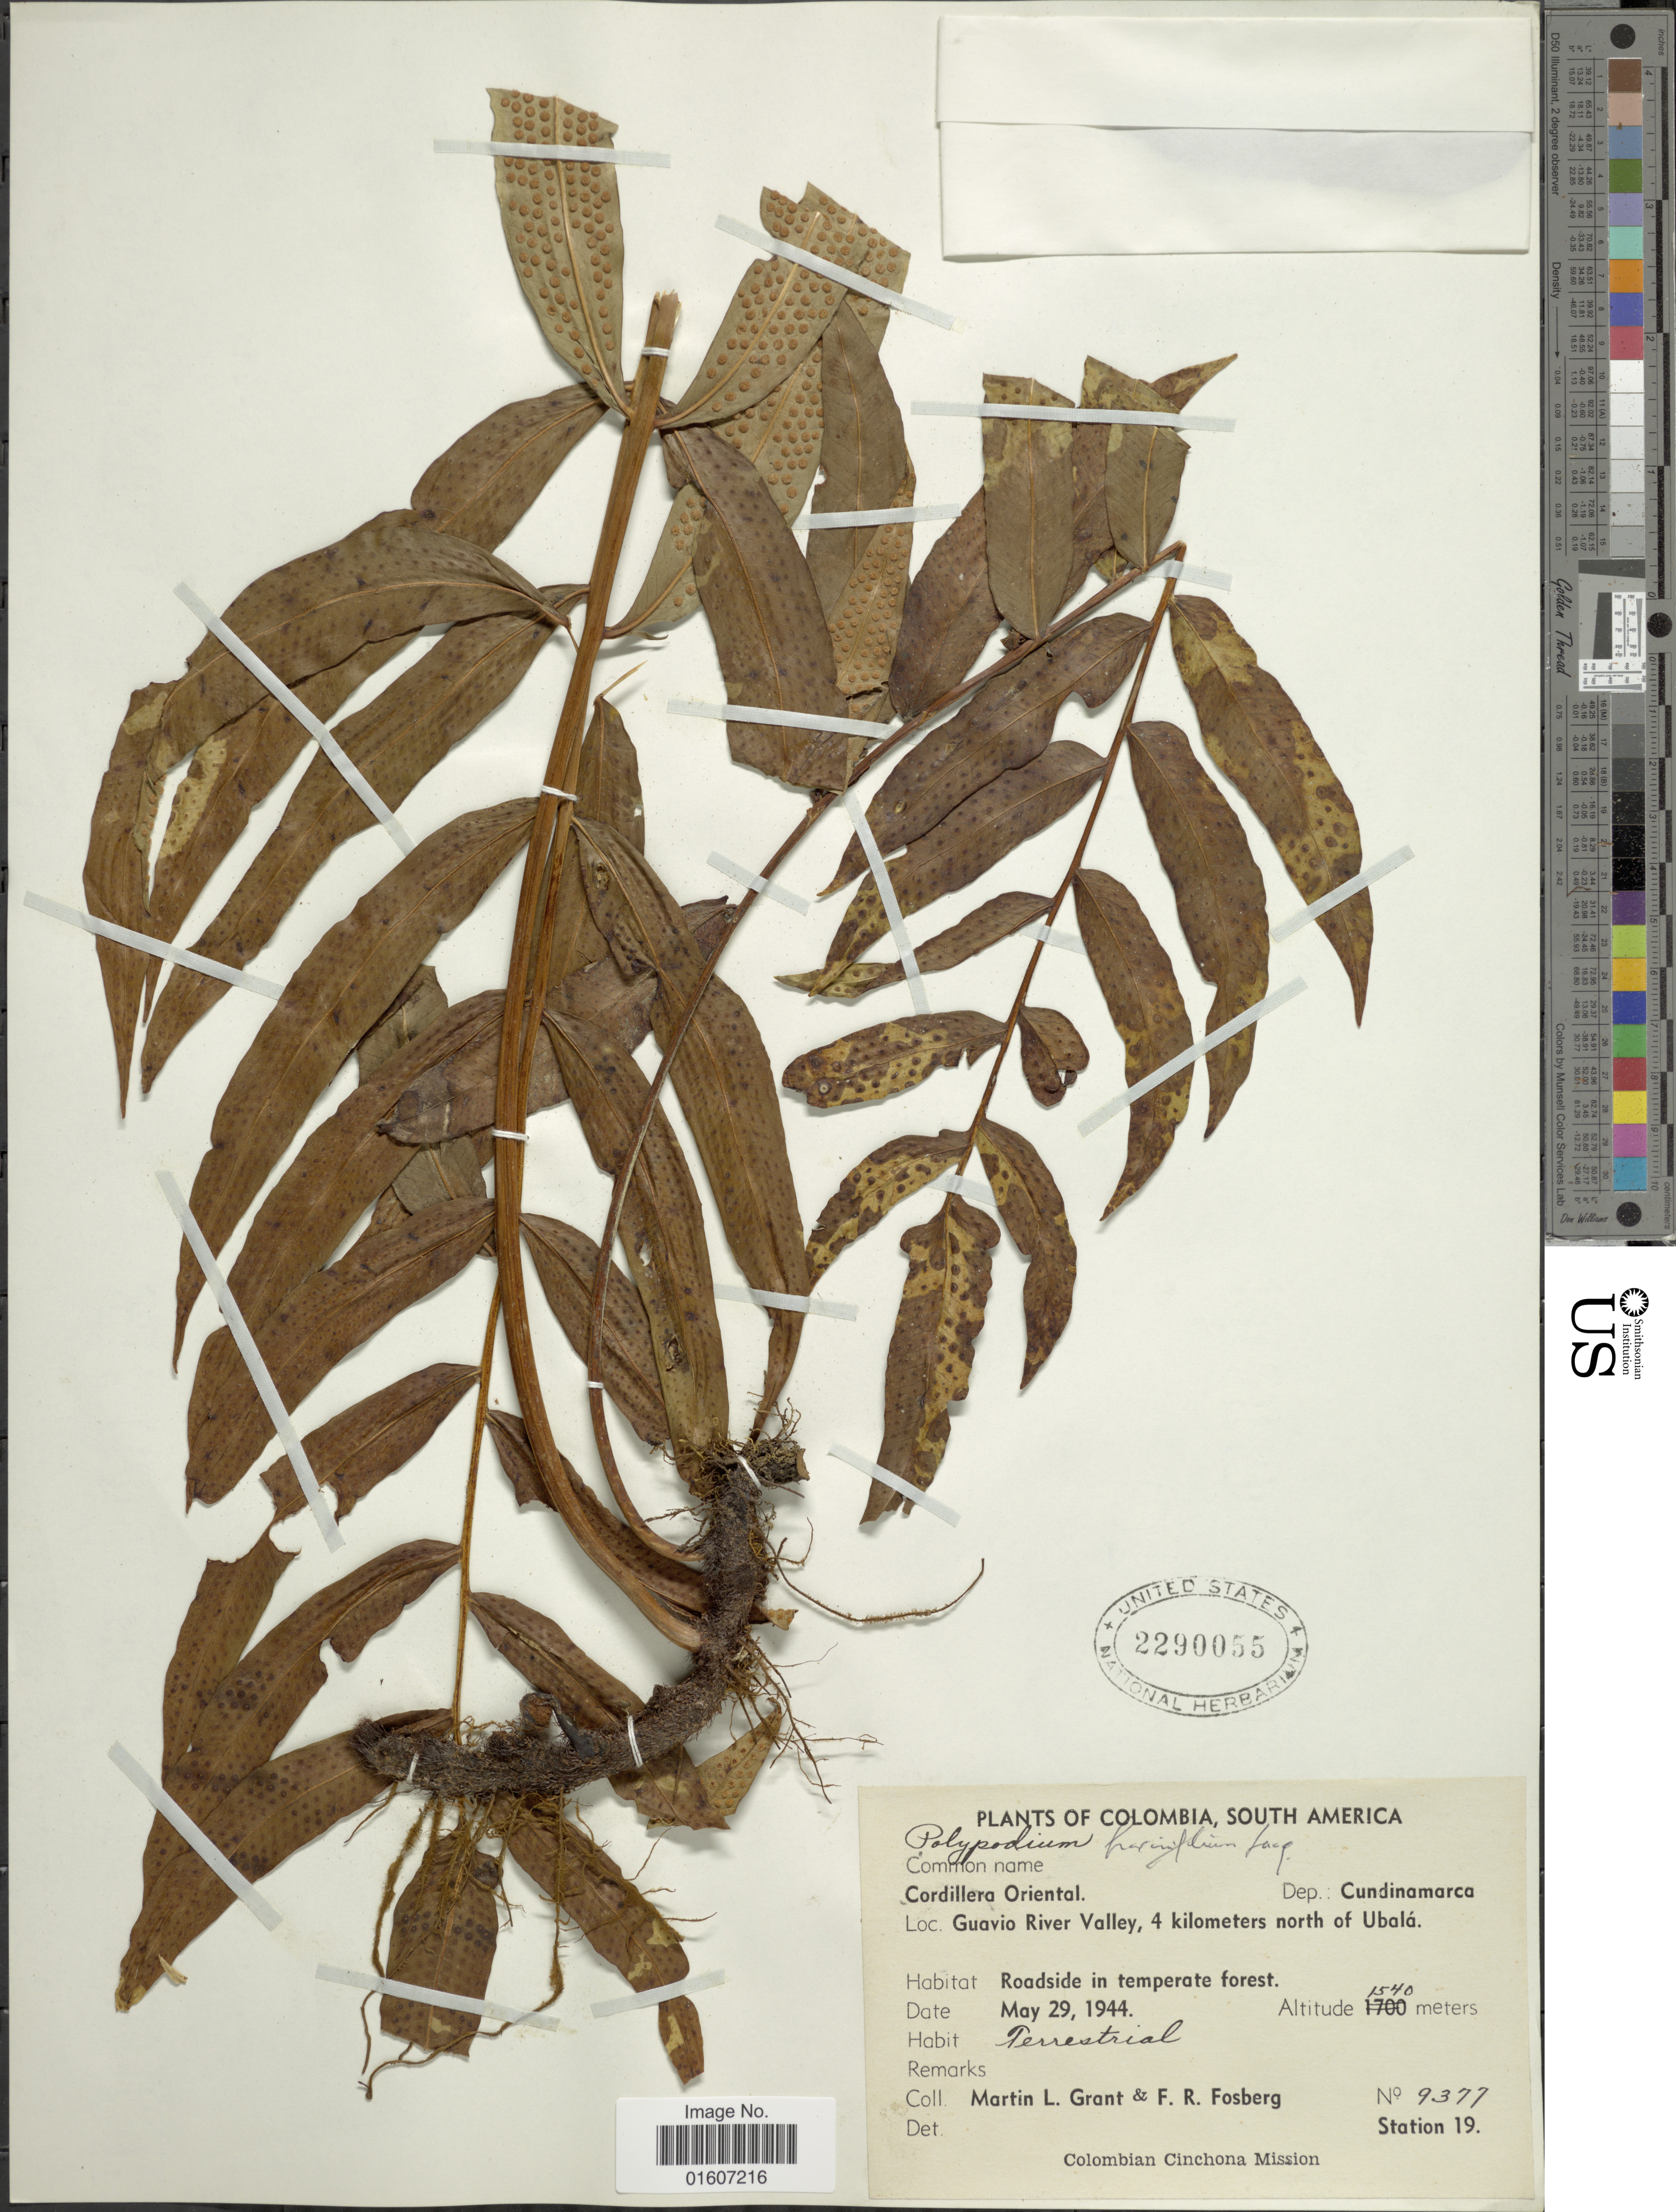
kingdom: Plantae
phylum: Tracheophyta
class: Polypodiopsida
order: Polypodiales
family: Polypodiaceae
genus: Serpocaulon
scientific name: Serpocaulon sp.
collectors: M. L. Grant & F. R. Fosberg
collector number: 9377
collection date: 1944-05-29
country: Colombia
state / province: Cundinamarca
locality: Cordillera Oriental, Guavio River Valley, 4 kilometers north of Ubalá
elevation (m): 1540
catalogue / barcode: US 2290055